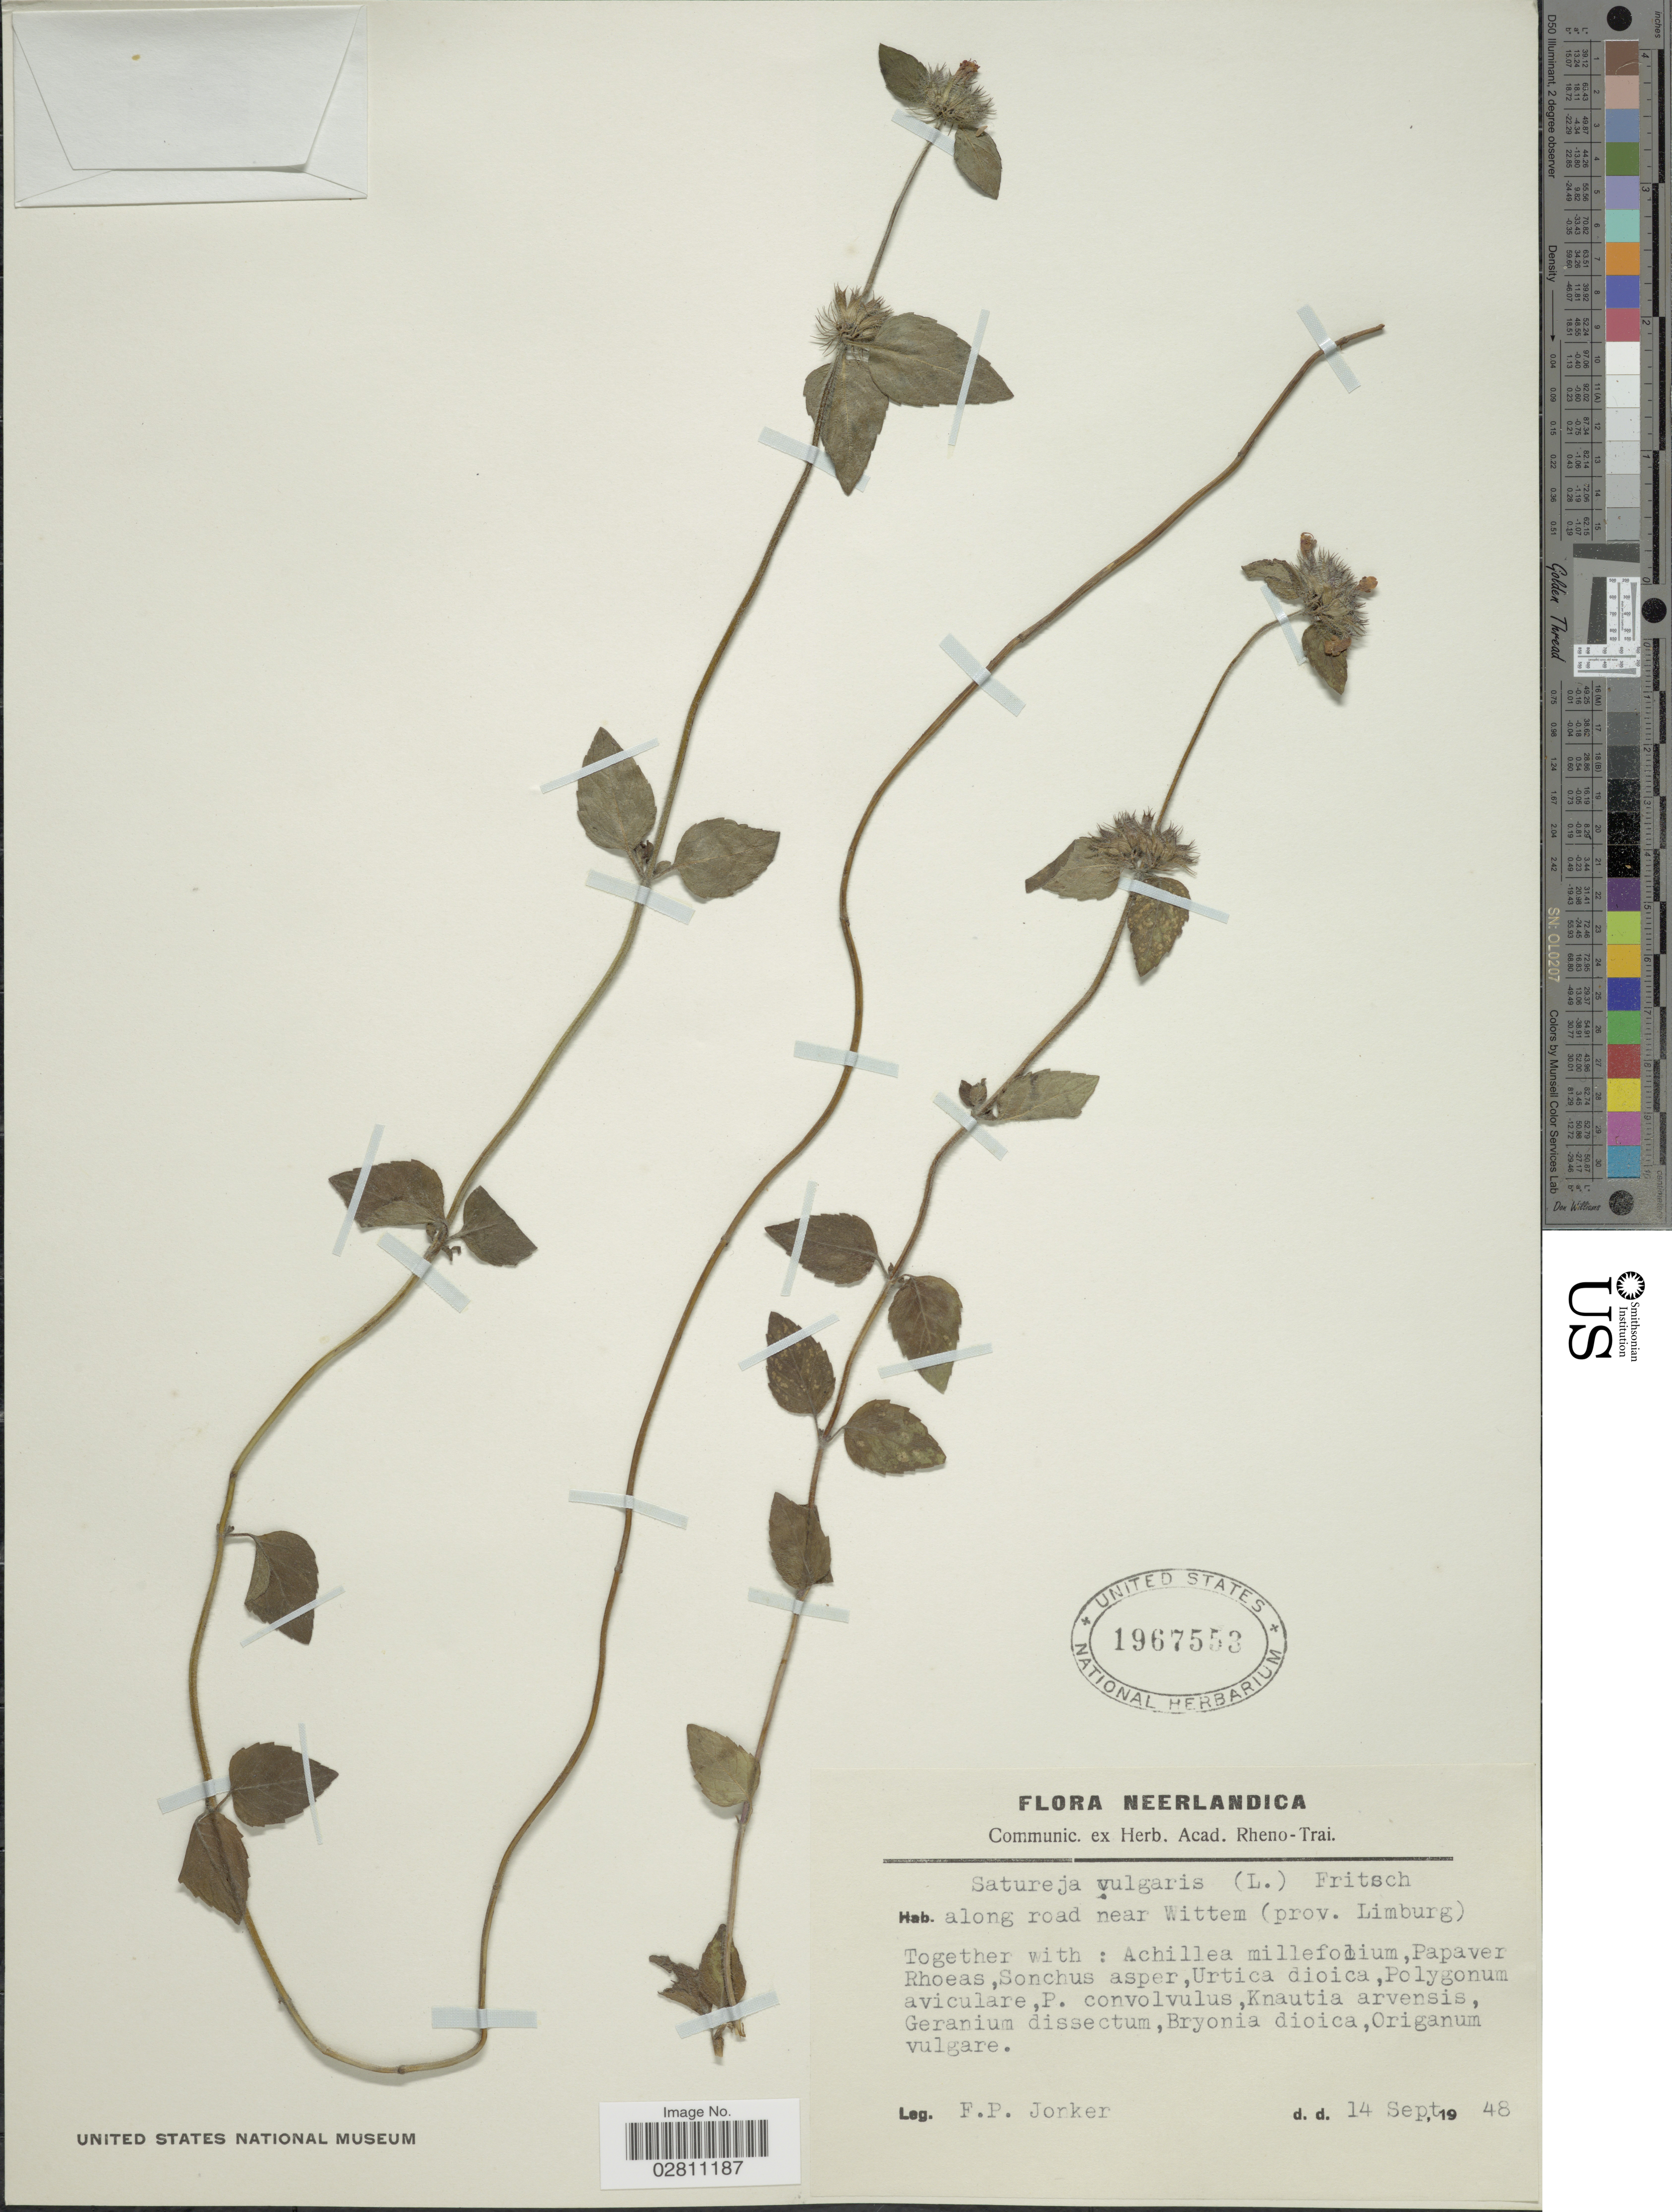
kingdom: Plantae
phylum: Tracheophyta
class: Magnoliopsida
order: Lamiales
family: Lamiaceae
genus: Clinopodium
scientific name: Clinopodium vulgare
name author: L.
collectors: F. P. Jonker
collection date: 1948-09-14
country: Netherlands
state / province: Limburg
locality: Along road near Wittem (prov. Limburg).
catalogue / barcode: US 1967553